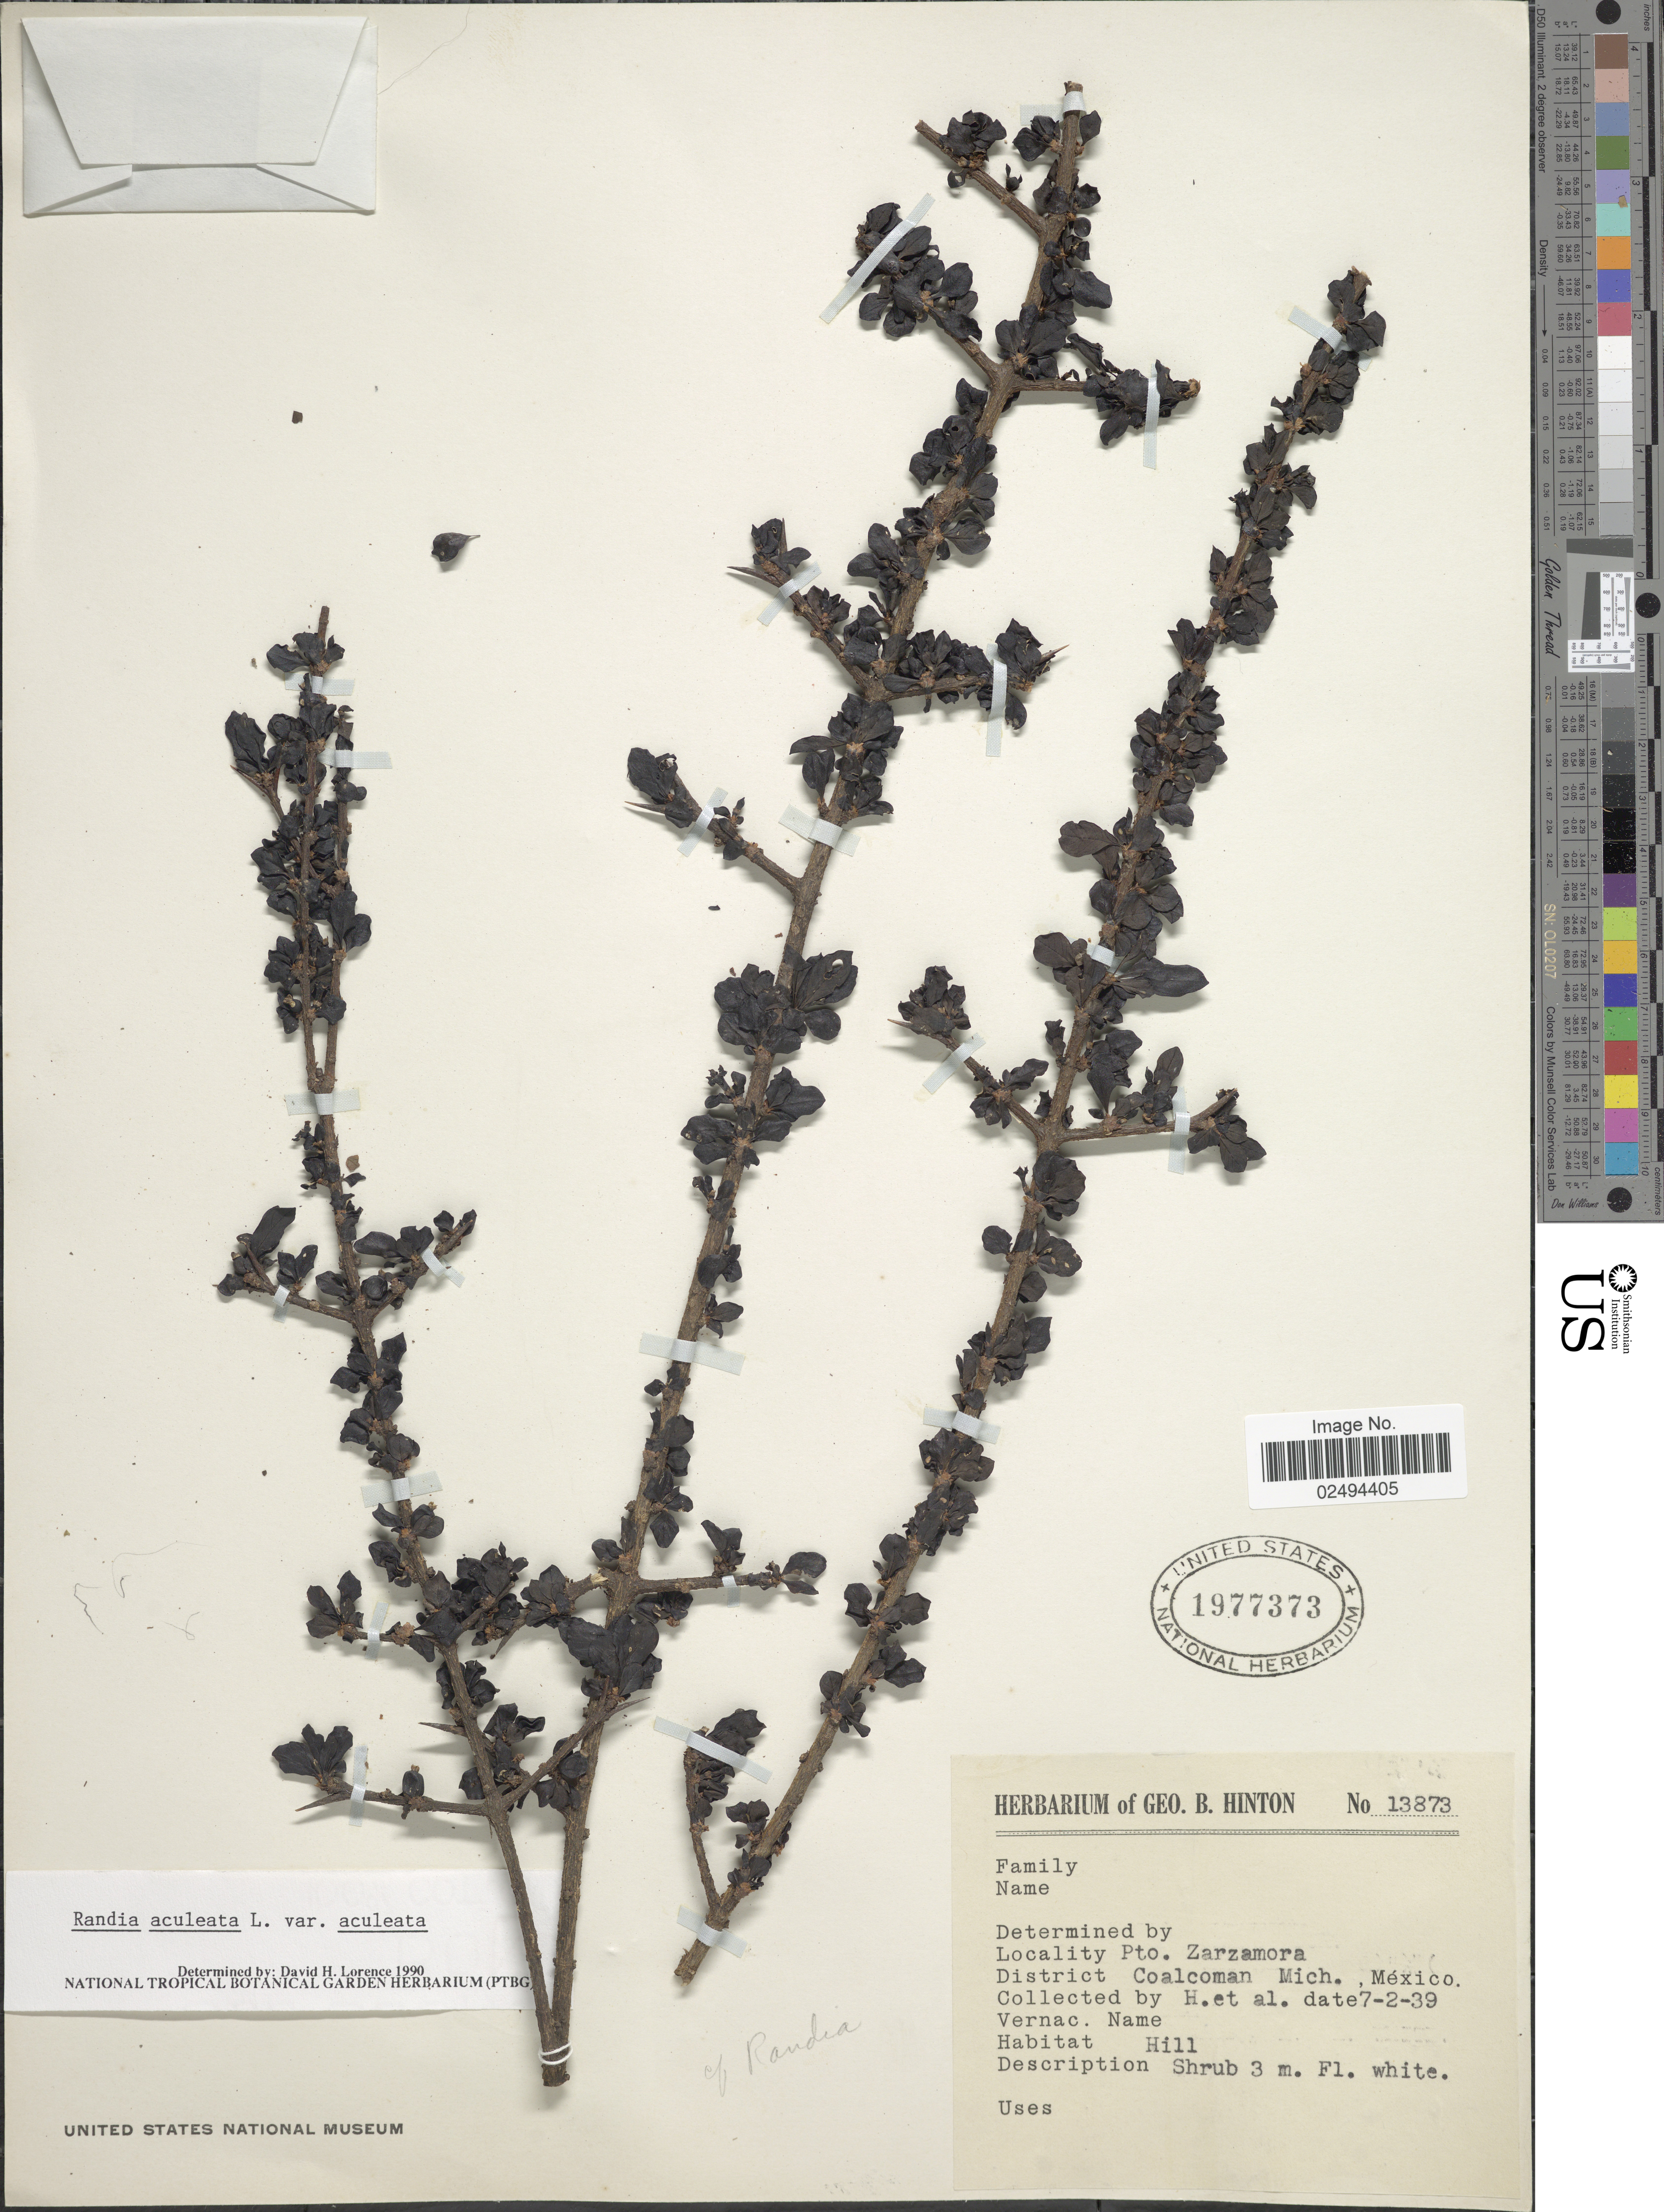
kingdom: Plantae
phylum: Tracheophyta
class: Magnoliopsida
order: Gentianales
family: Rubiaceae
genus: Randia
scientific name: Randia aculeata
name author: L.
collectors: G. B. Hinton & et al.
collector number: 13873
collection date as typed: Transcribed d/m/y: 7/2/39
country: Mexico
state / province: Michoacán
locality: Pto. Zarzamora. District Coalcoman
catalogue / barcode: US 1977373